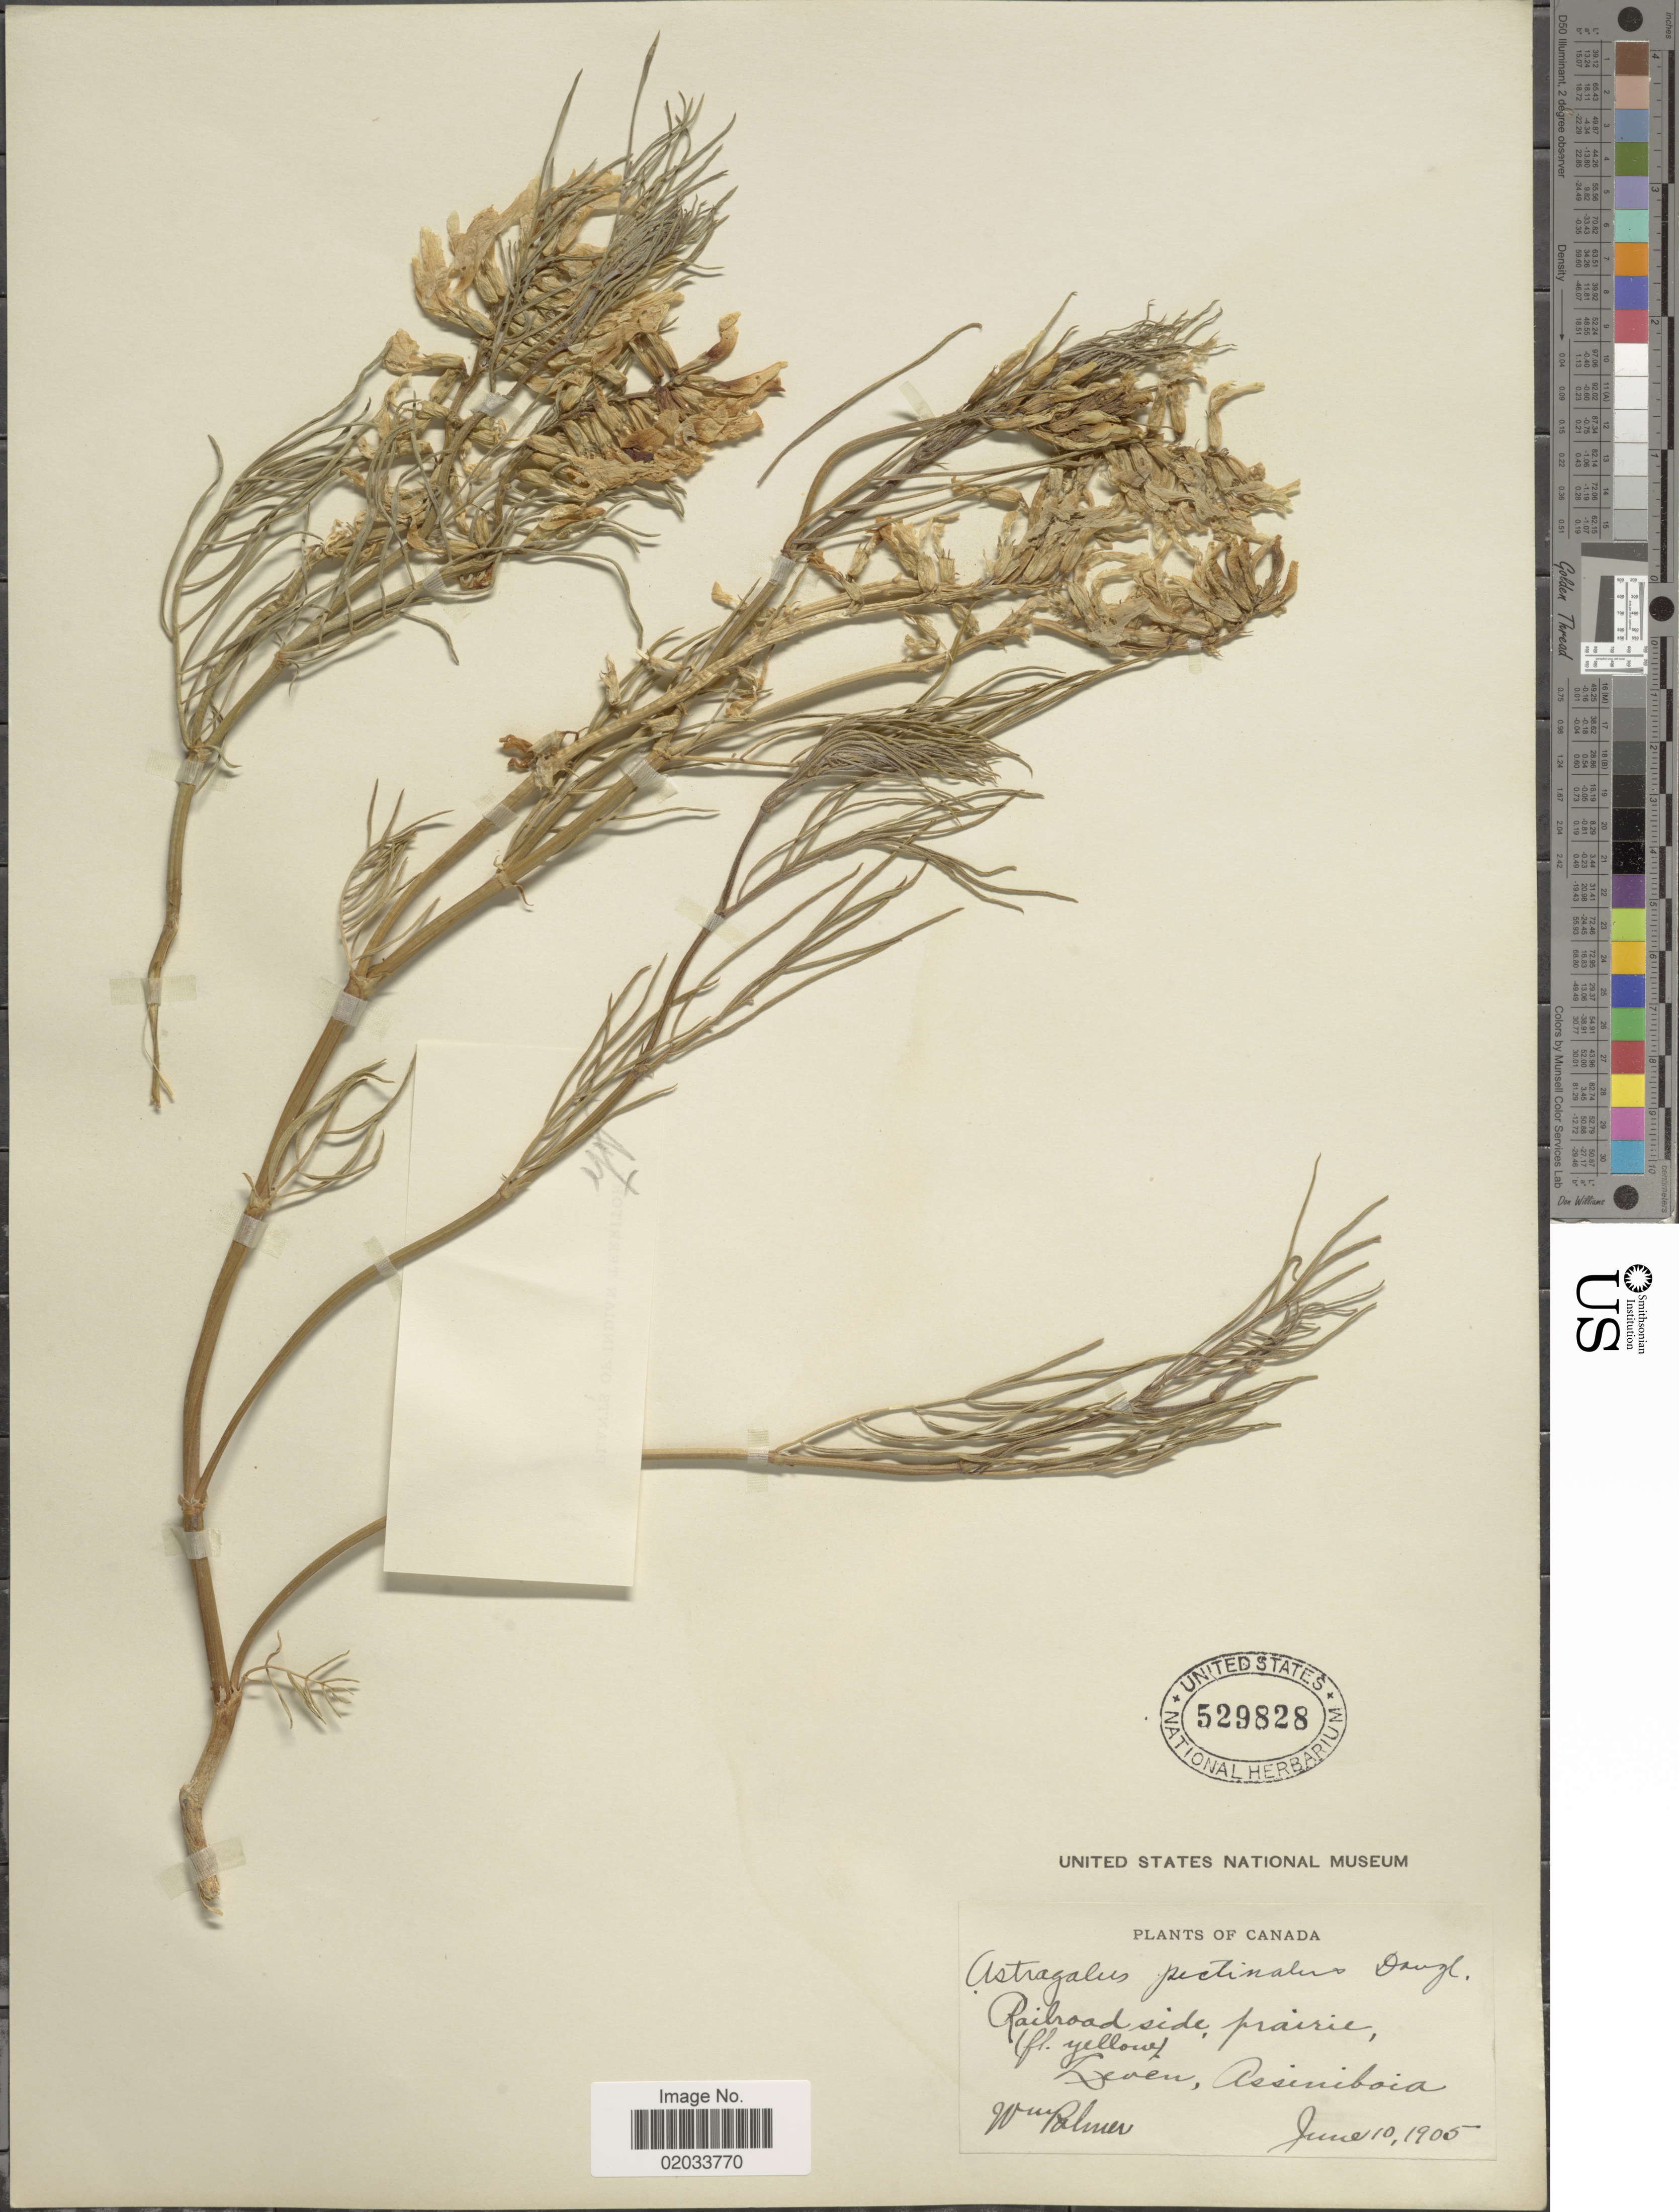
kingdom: Plantae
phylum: Tracheophyta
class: Magnoliopsida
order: Fabales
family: Fabaceae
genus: Astragalus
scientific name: Astragalus pectinatus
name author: (Hook.) G. Don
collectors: W. Palmer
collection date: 1905-06-10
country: Canada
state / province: Saskatchewan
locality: Railroad side, prairie, Leven, Assiniboia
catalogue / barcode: US 529828